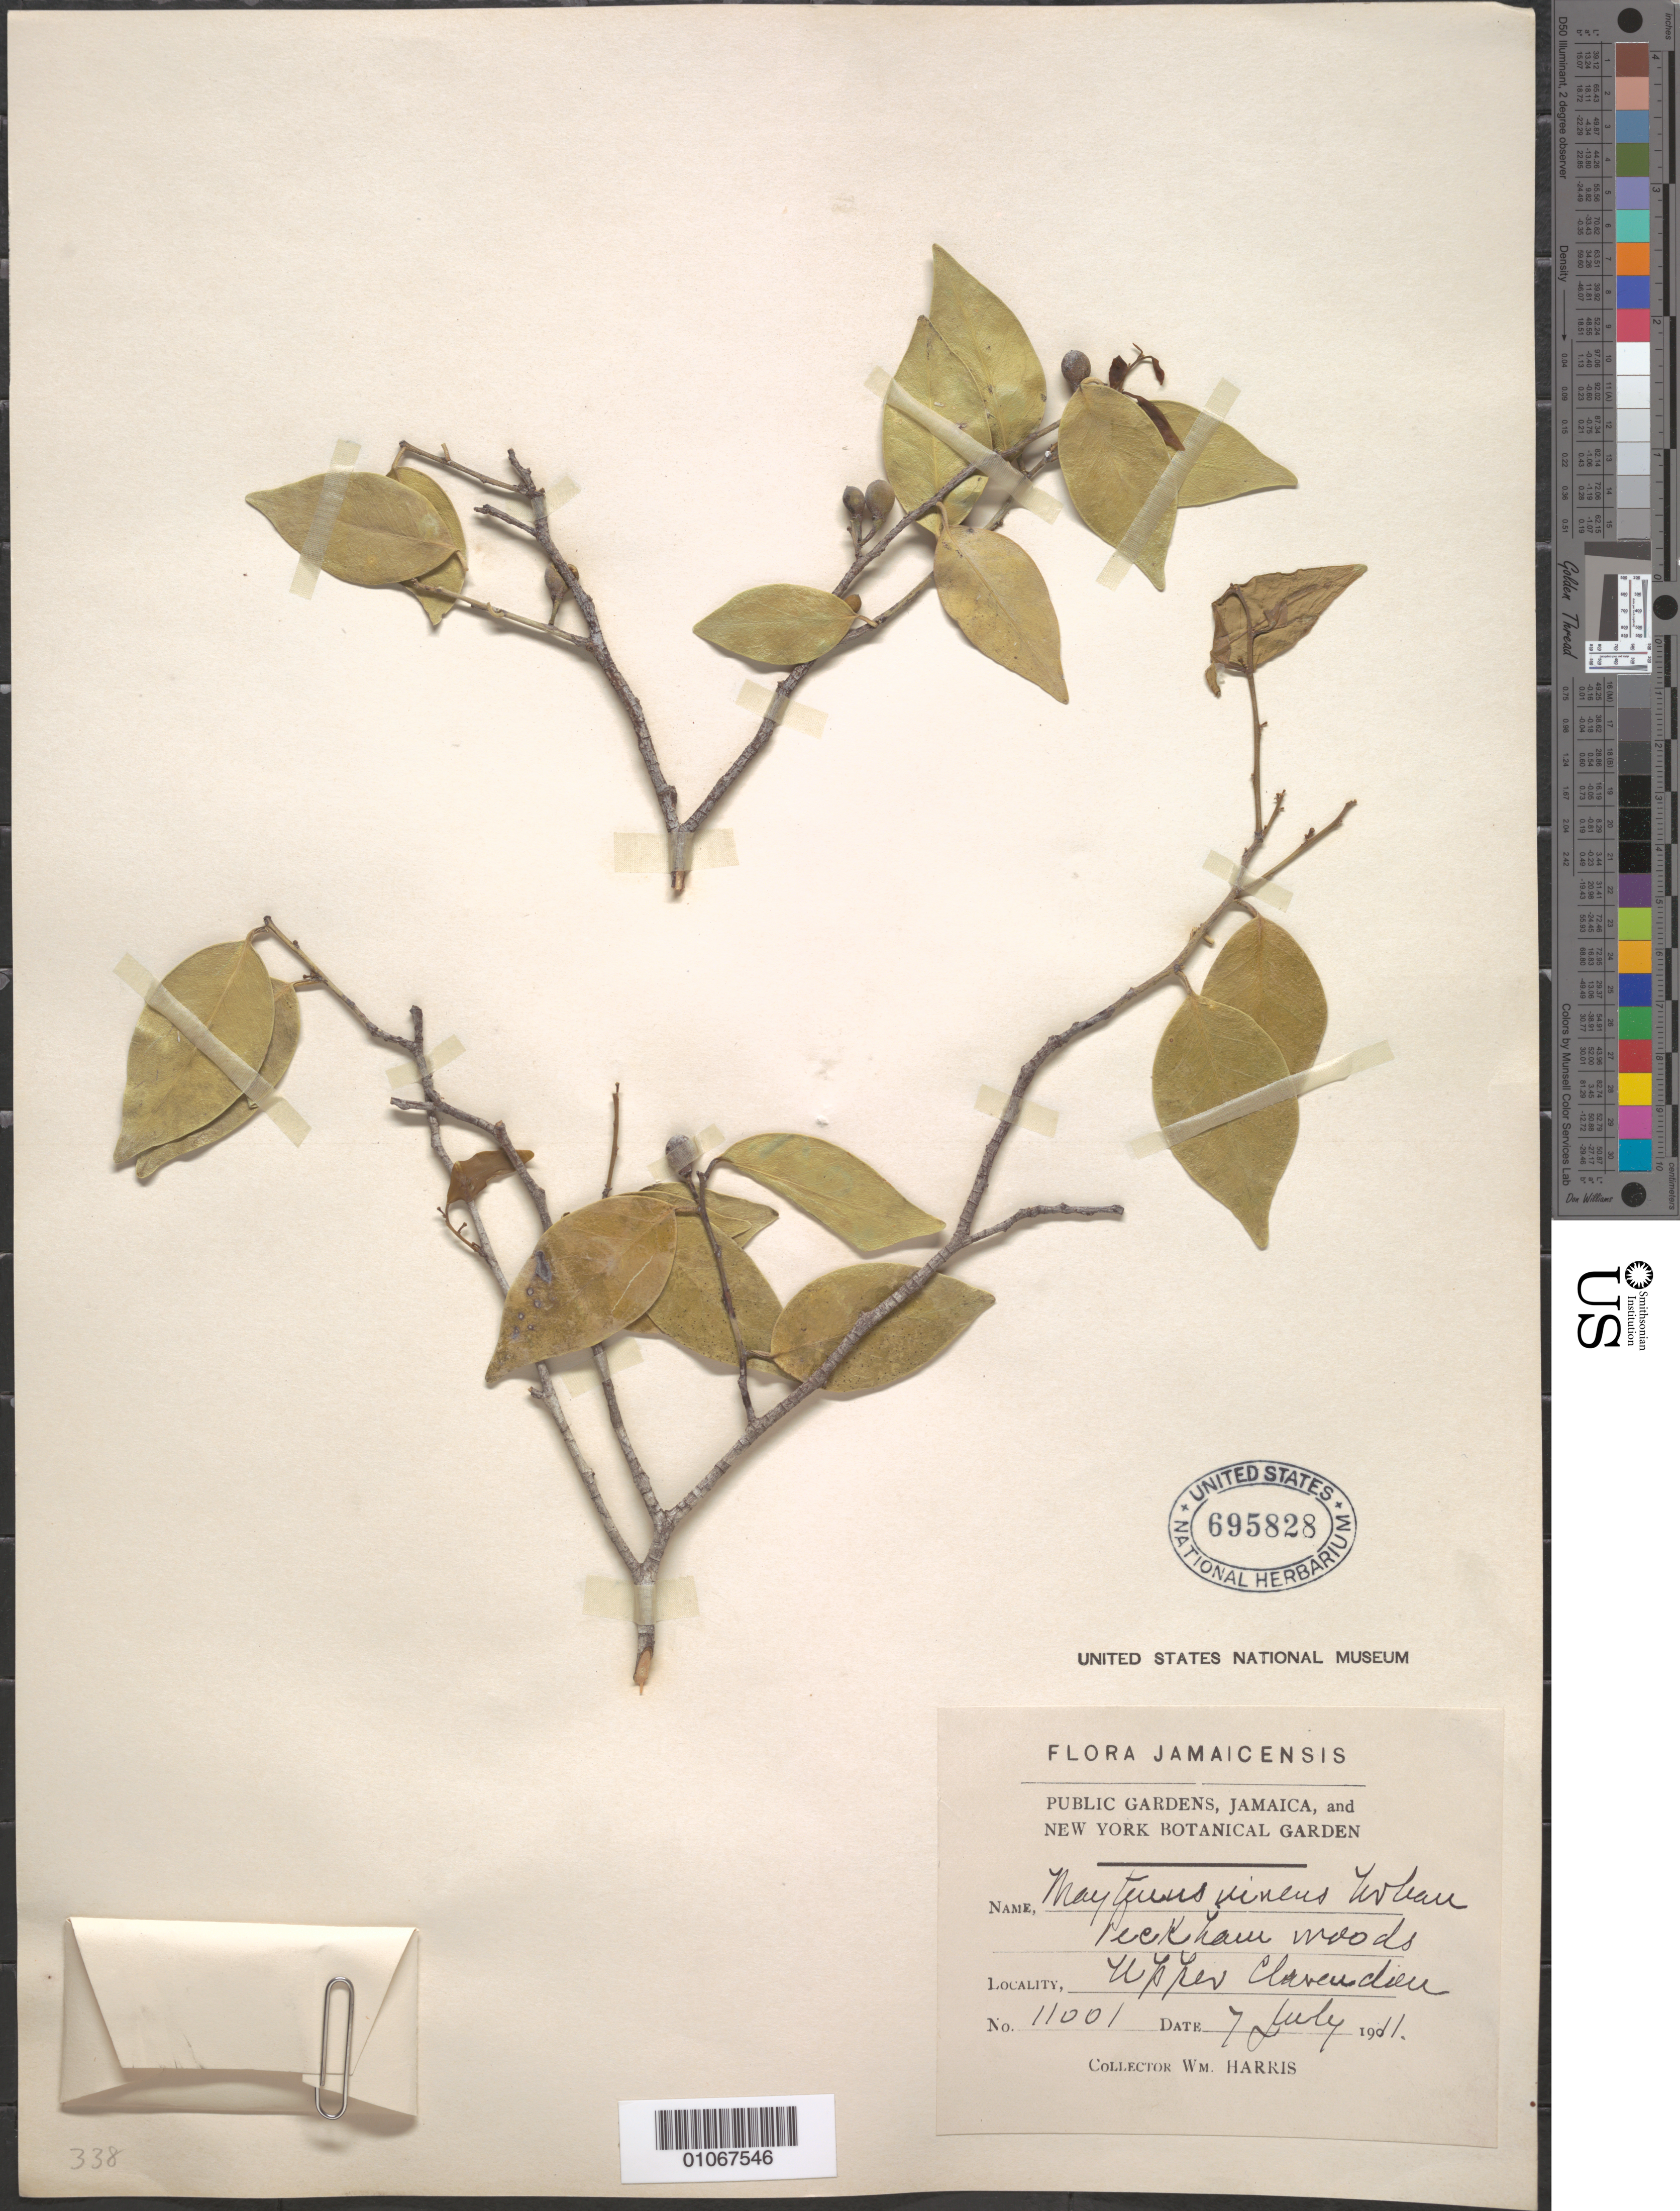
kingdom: Plantae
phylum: Tracheophyta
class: Magnoliopsida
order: Celastrales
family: Celastraceae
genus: Maytenus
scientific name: Maytenus virens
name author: Urb.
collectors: W. Harris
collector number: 11001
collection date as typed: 07 Jul 1911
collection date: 1911-07-07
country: Jamaica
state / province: Clarendon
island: Jamaica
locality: Upper Clarendon.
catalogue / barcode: US 695825